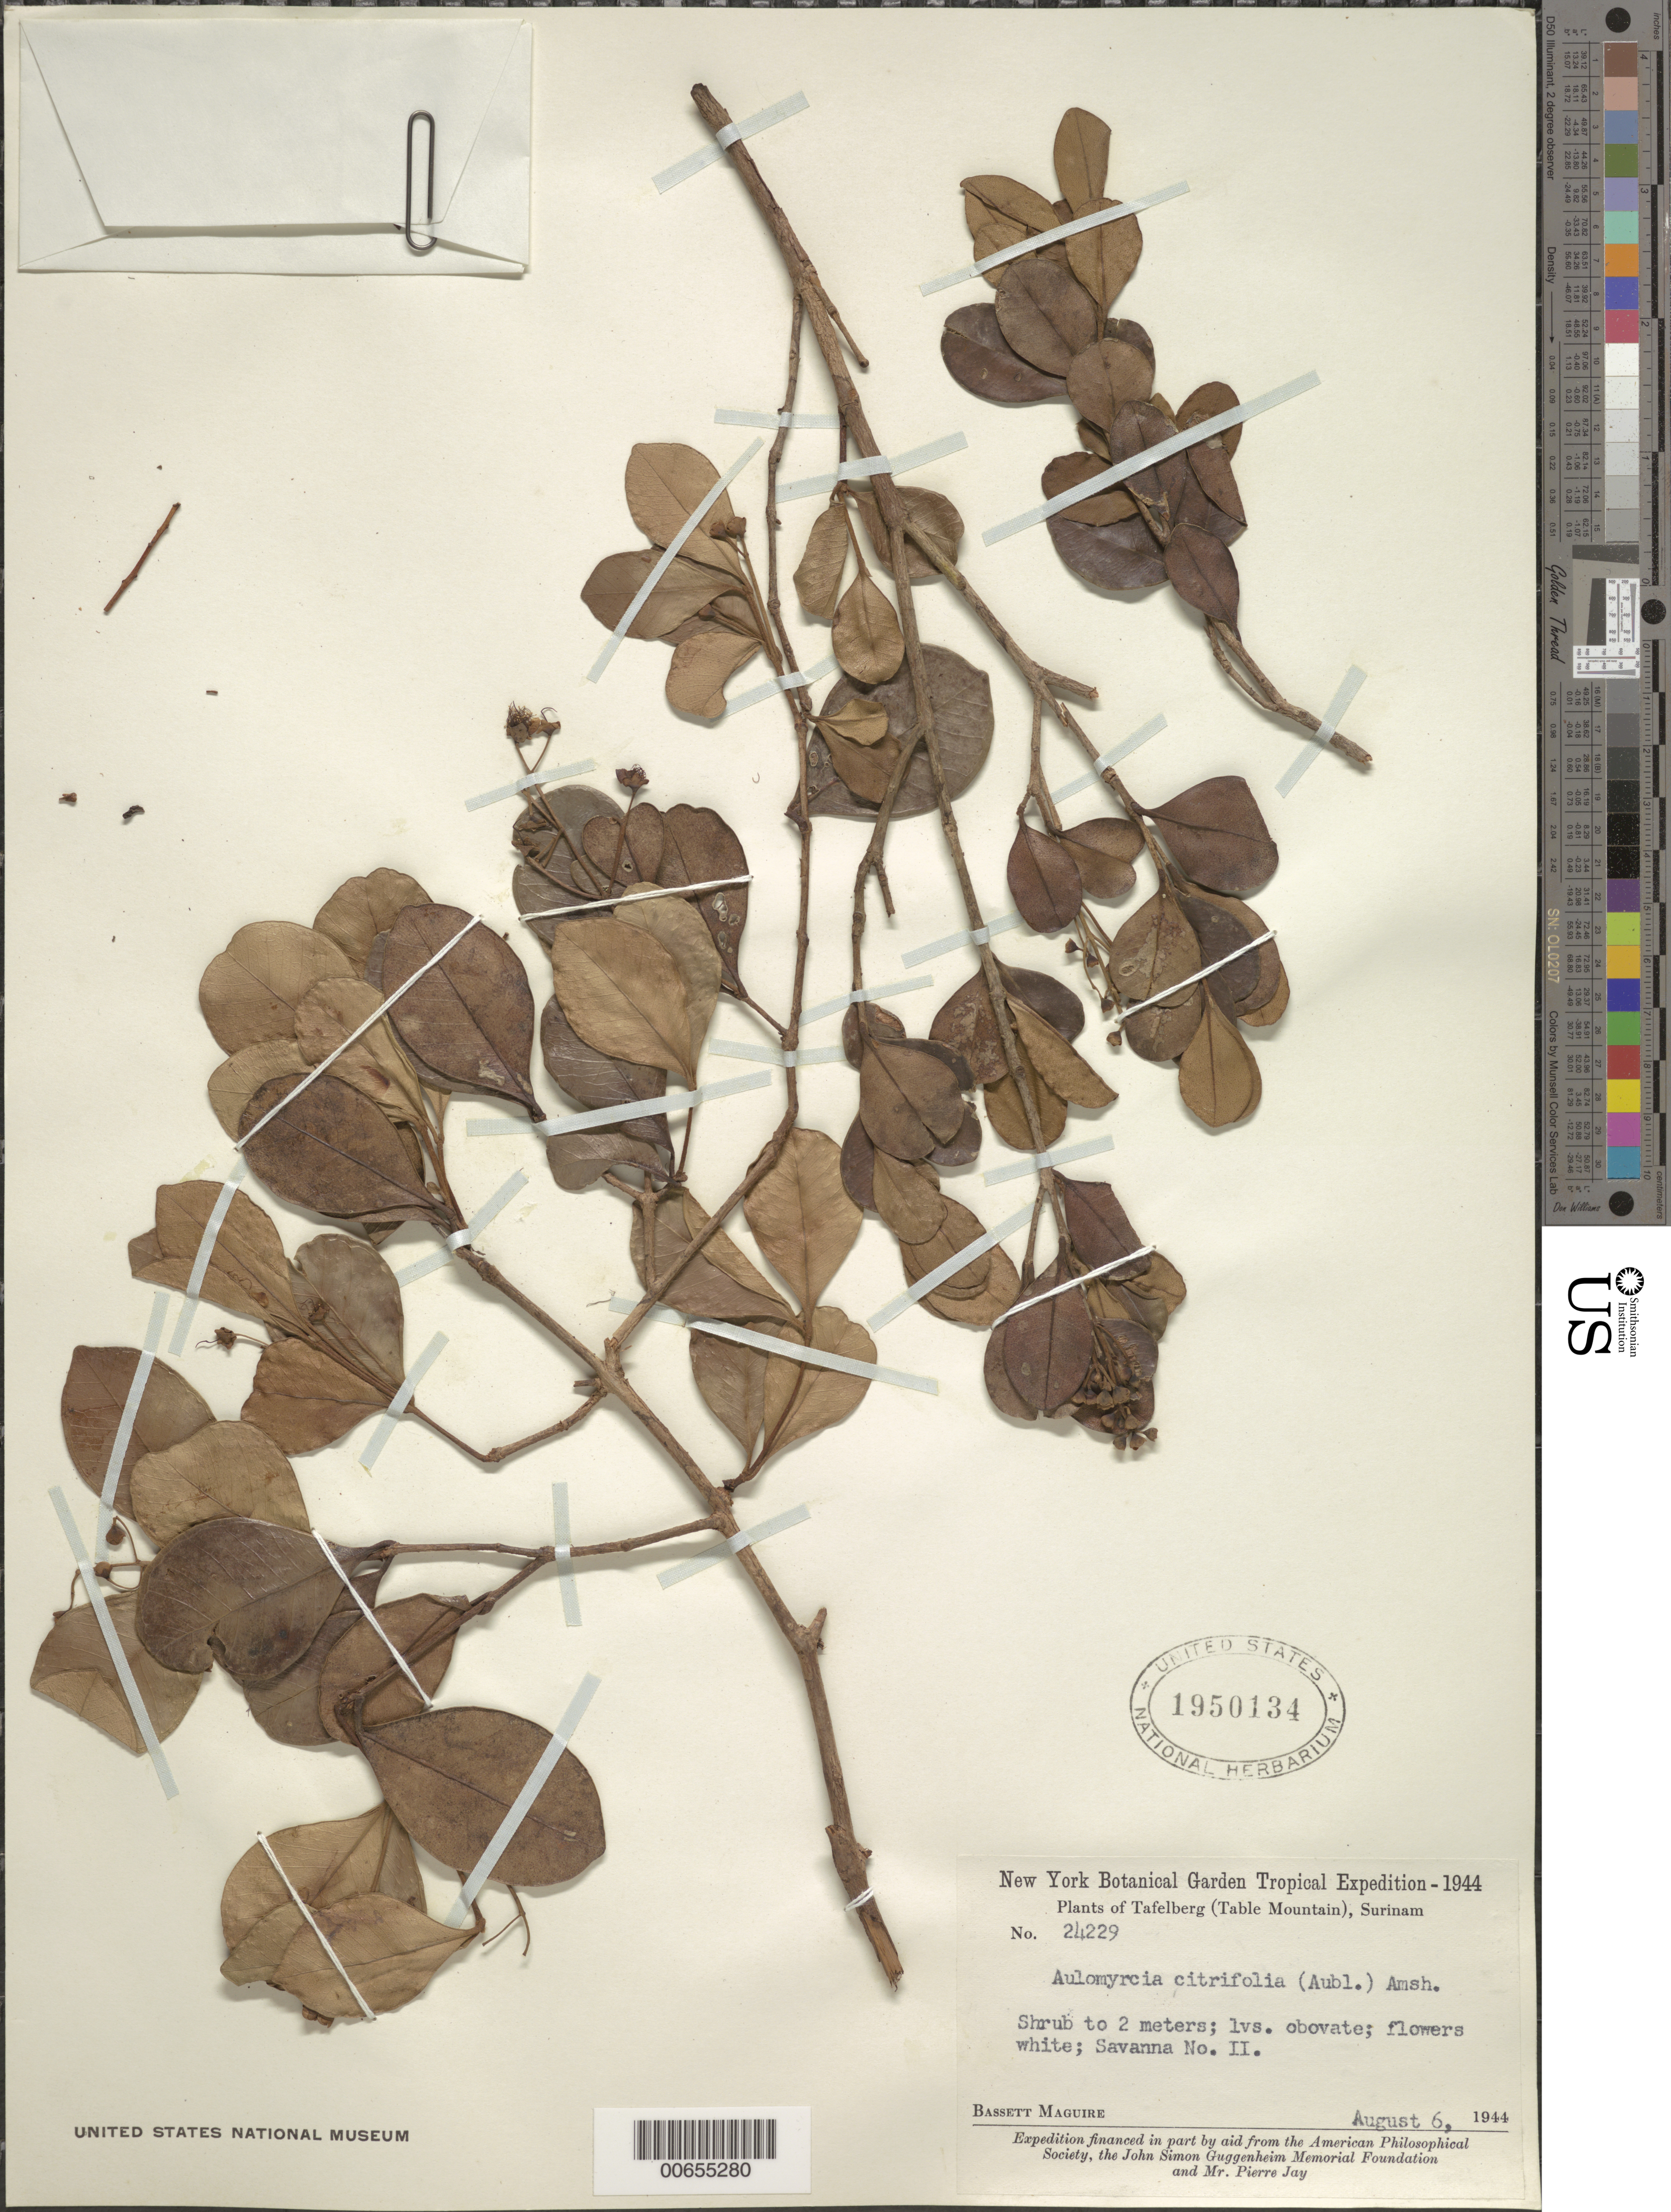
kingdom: Plantae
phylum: Tracheophyta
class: Magnoliopsida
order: Myrtales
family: Myrtaceae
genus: Myrcia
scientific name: Myrcia citrifolia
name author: (Aubl.) Urb.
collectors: B. Maguire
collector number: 24229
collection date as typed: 6-Aug-44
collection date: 1944-08-06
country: Suriname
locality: Tafelberg (Table Mountain), Savanna II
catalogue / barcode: US 1950134